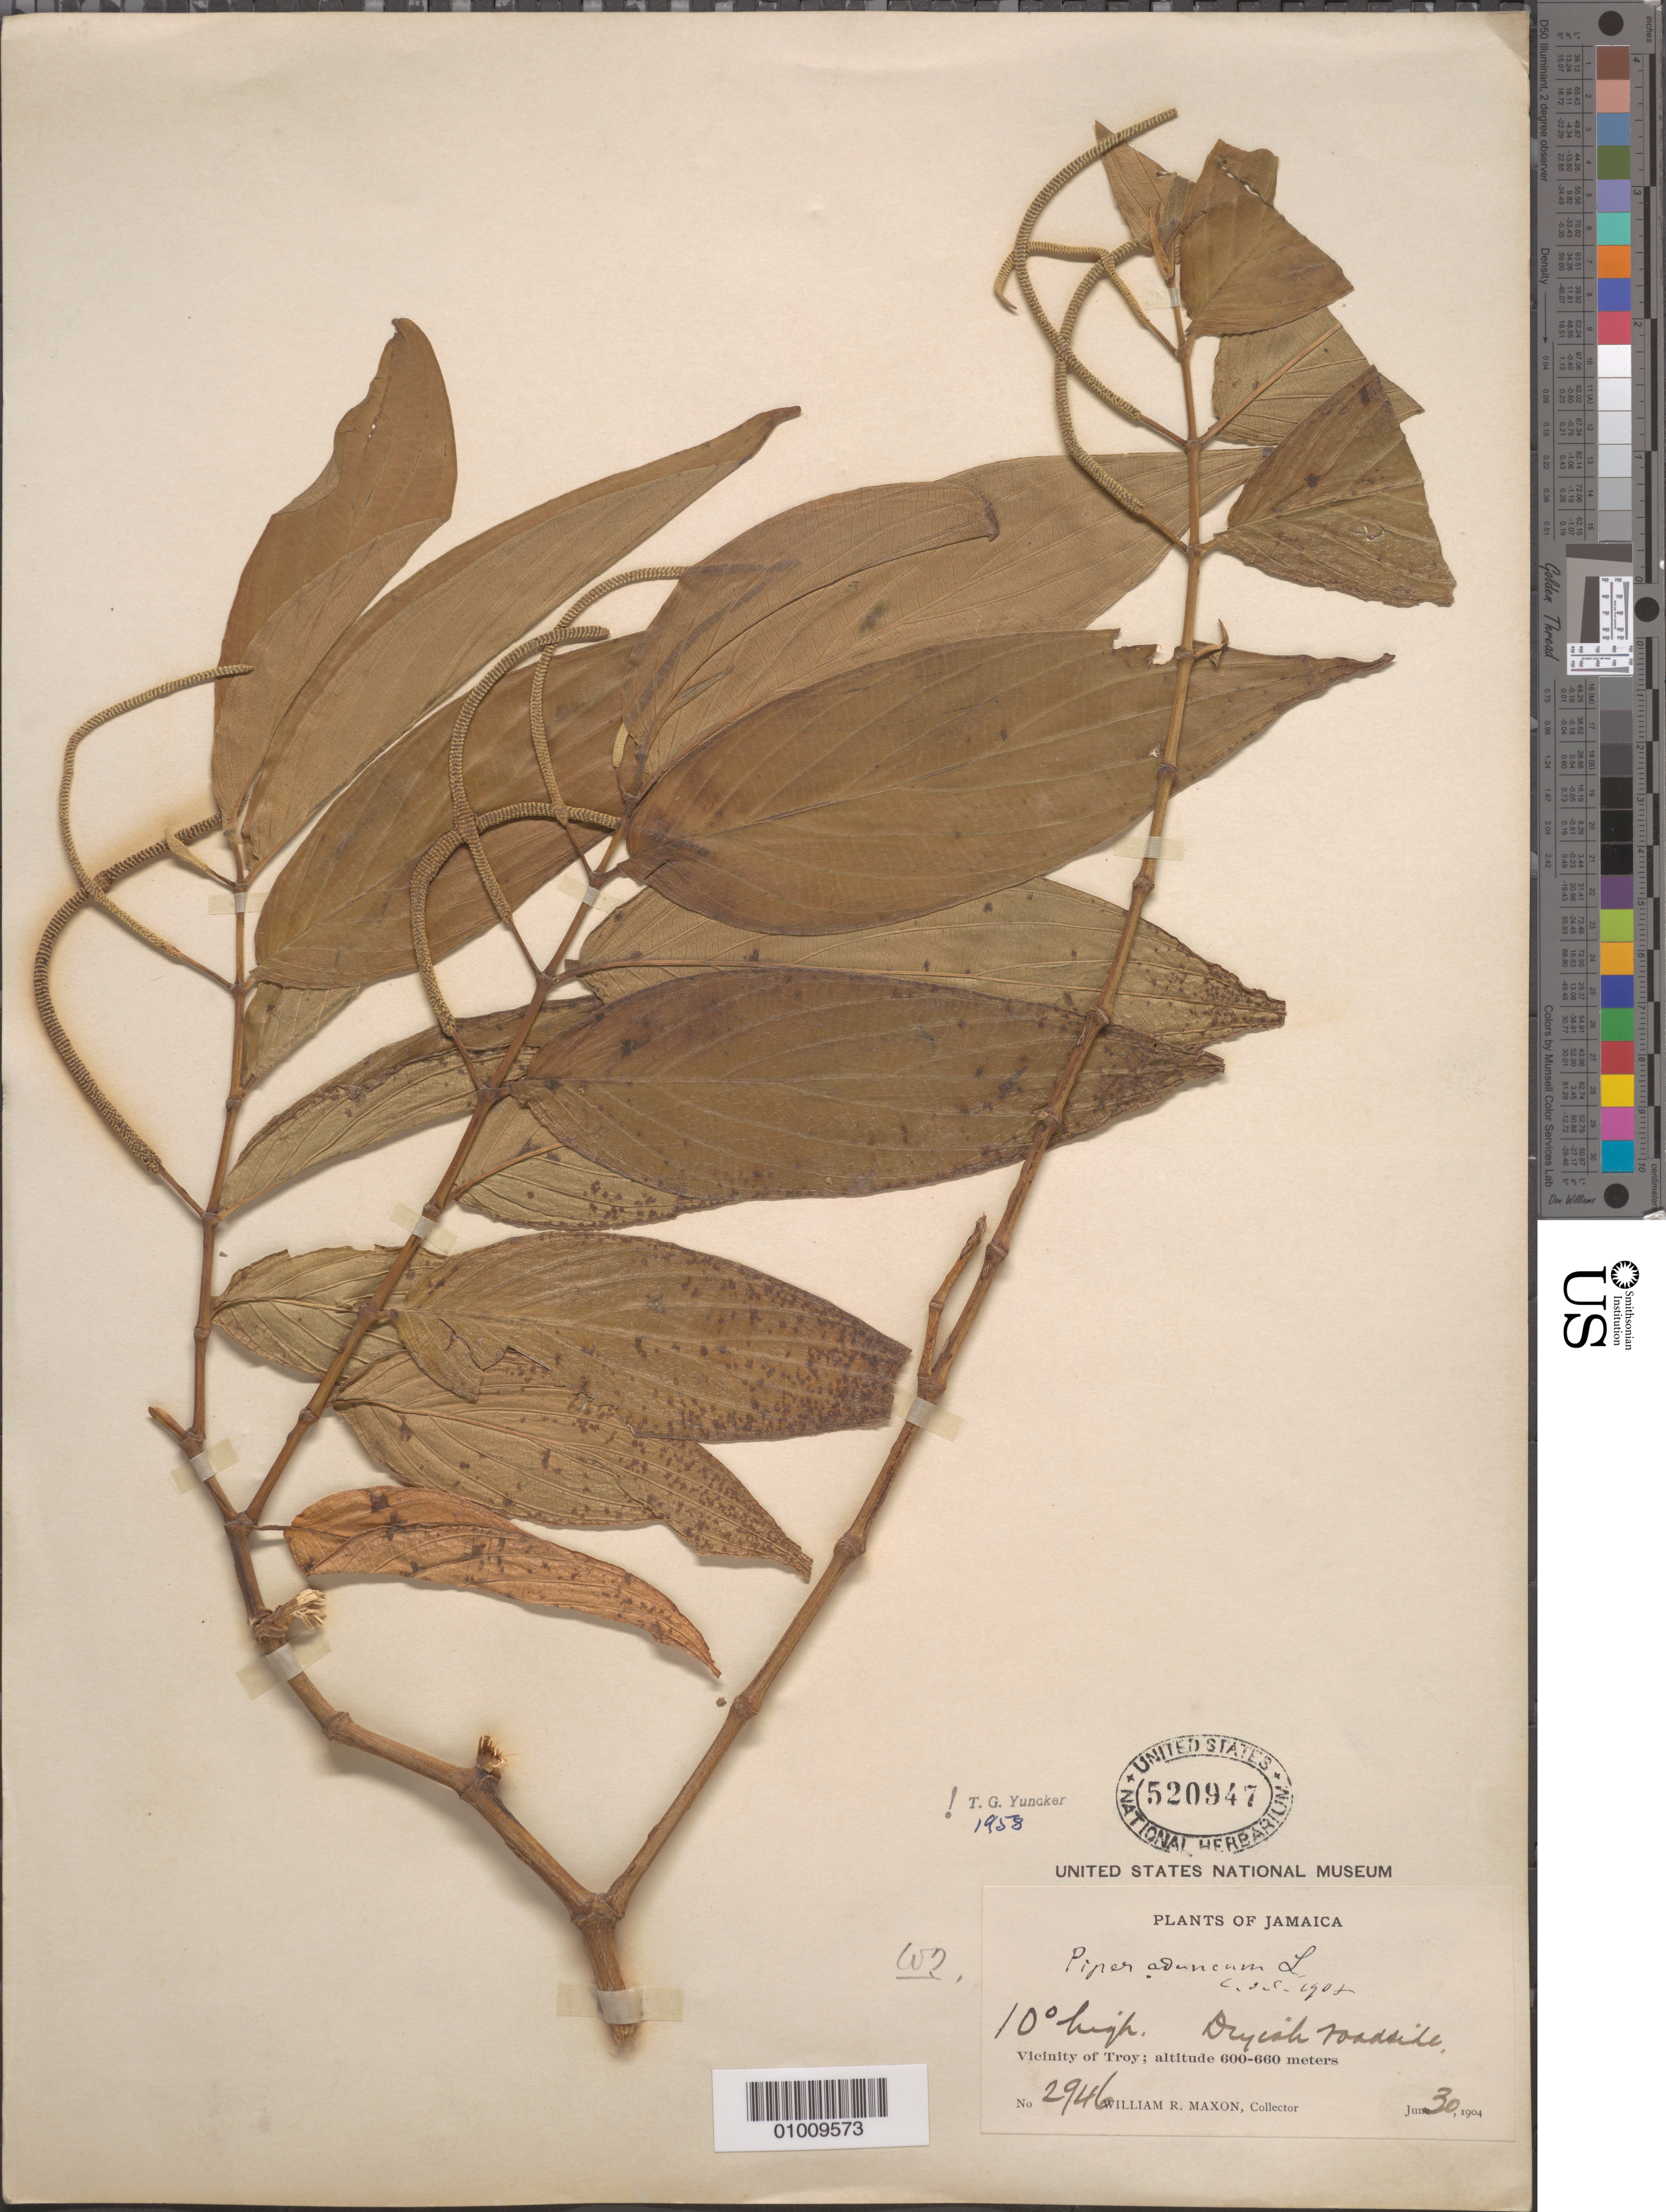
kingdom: Plantae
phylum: Tracheophyta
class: Magnoliopsida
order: Piperales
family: Piperaceae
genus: Piper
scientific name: Piper aduncum var. aduncum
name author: L.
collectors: W. R. Maxon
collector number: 2946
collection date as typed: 30 Jun 1904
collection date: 1904-06-30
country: Jamaica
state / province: Trelawny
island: Jamaica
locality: Dryish roadside, 10 degrees high in the Vicinity of Troy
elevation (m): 600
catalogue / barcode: US 520947